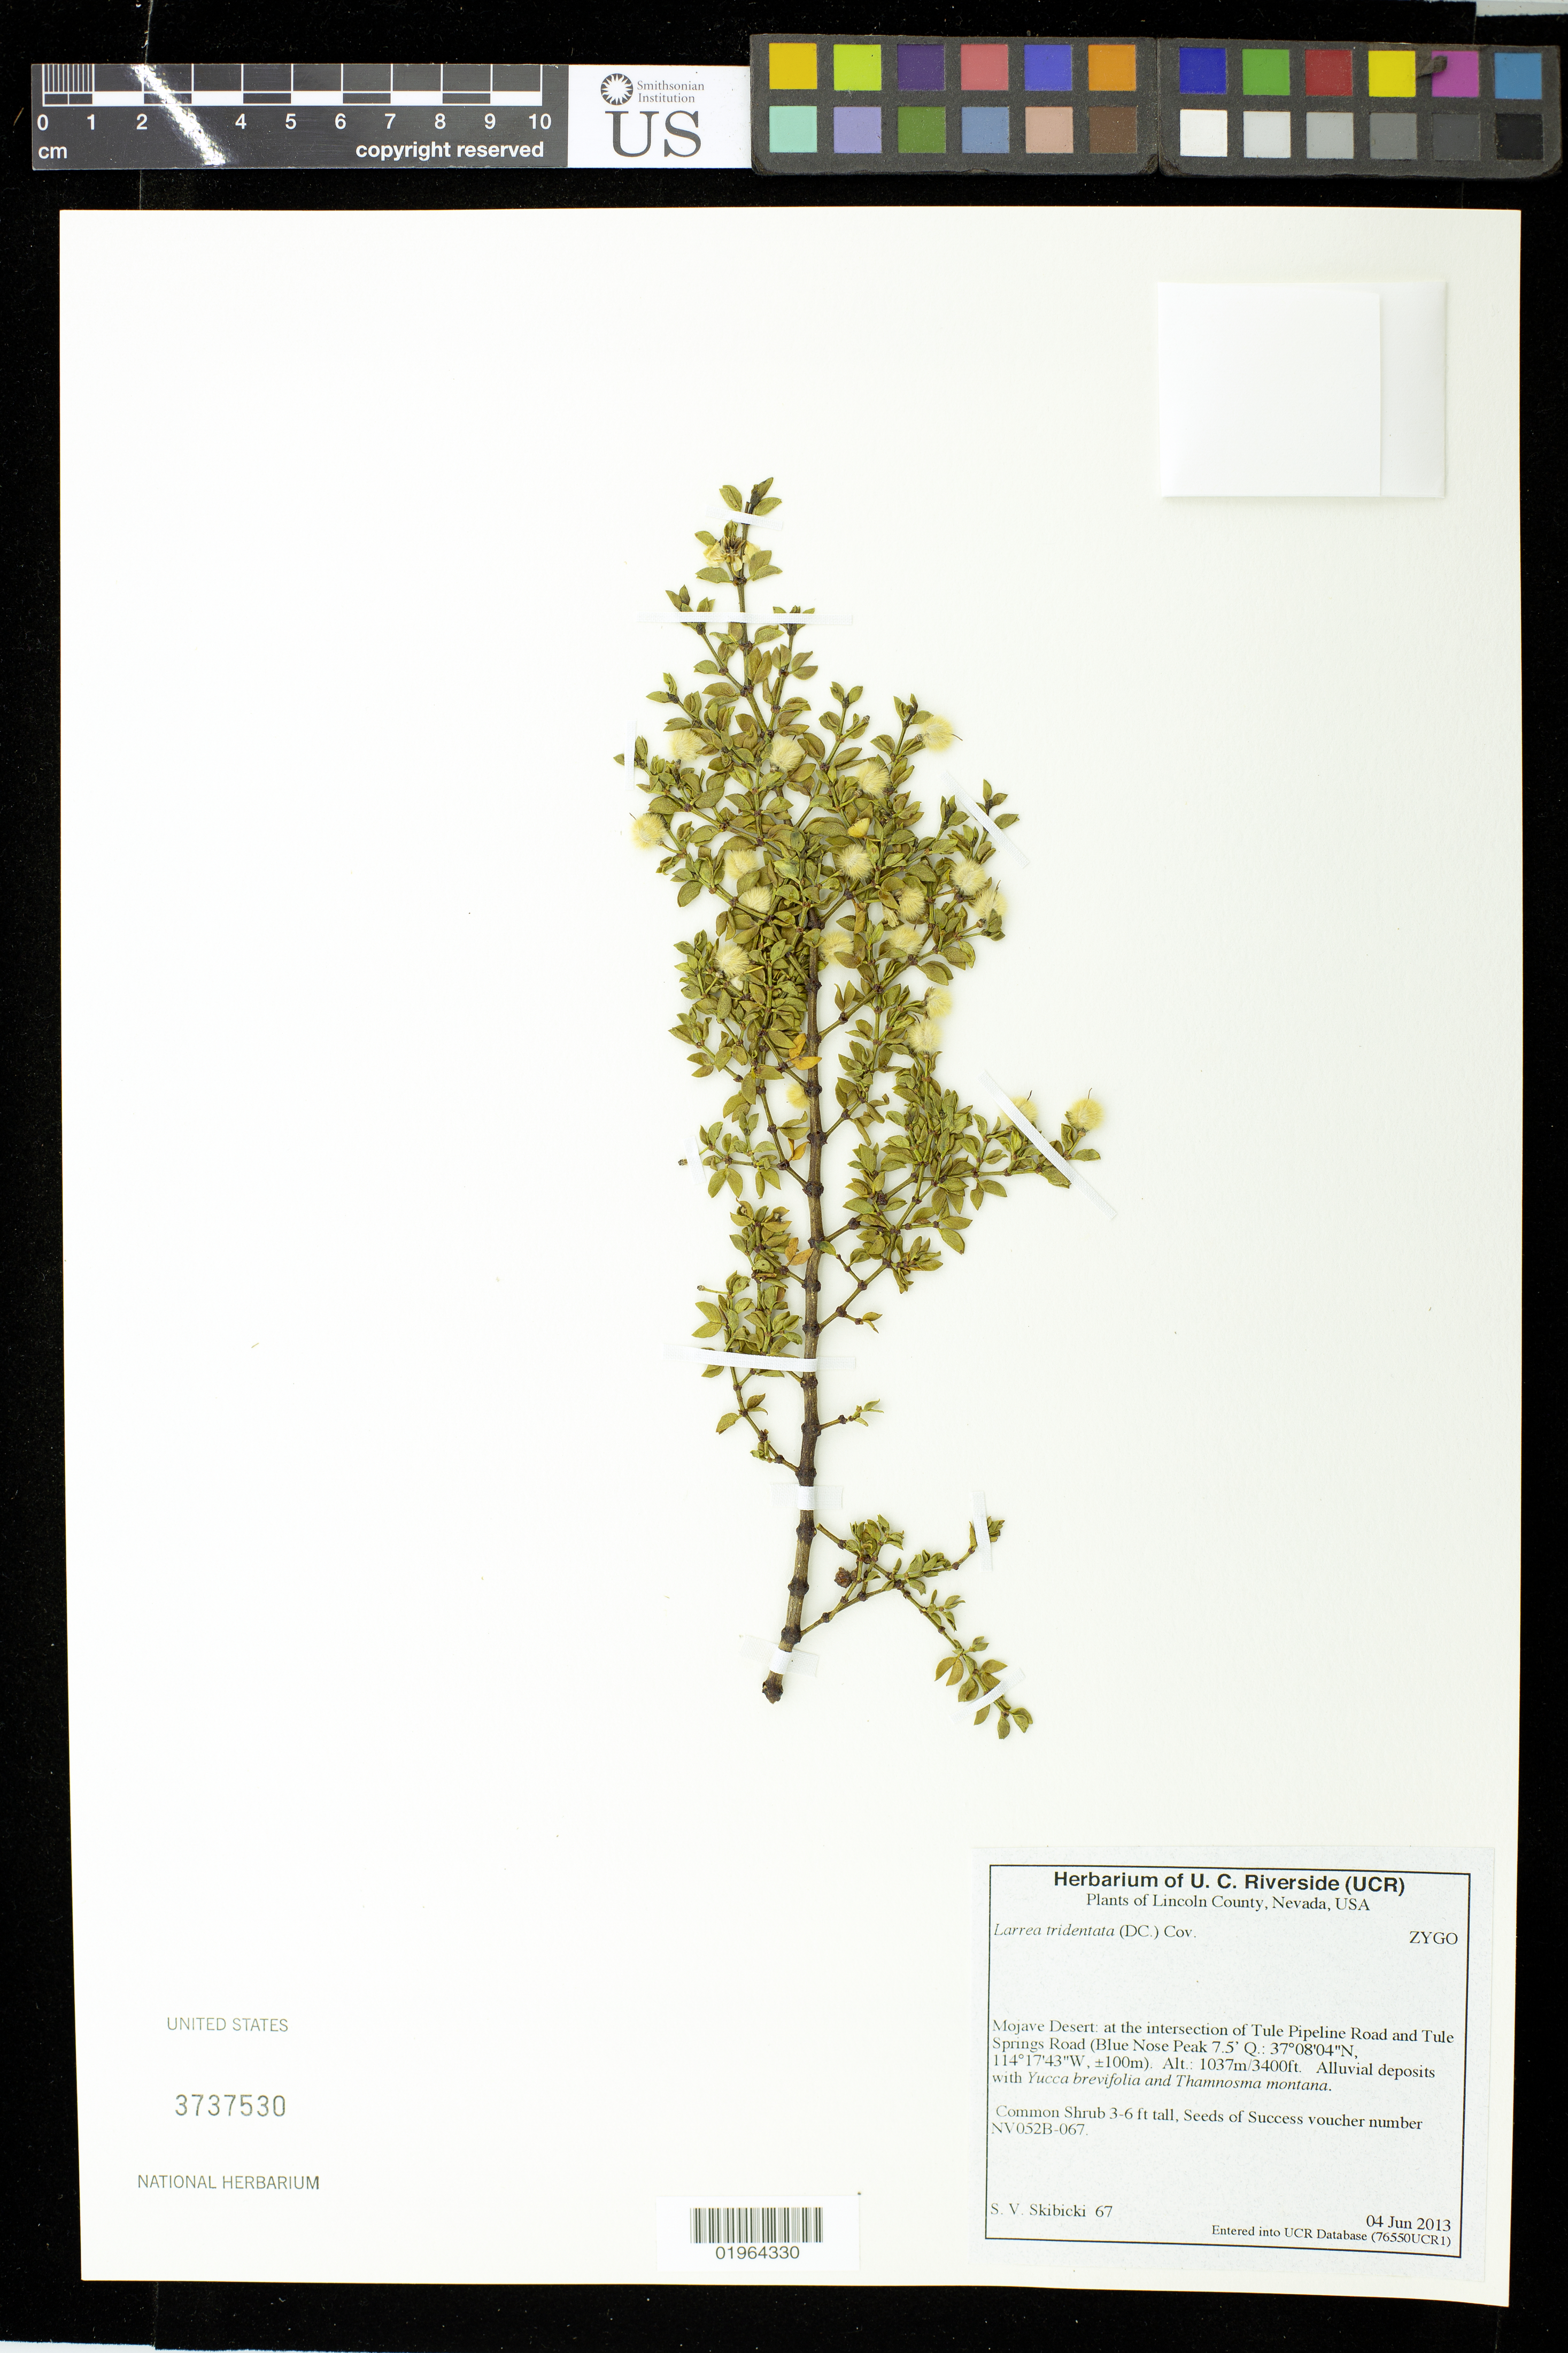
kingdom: Plantae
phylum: Tracheophyta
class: Magnoliopsida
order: Zygophyllales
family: Zygophyllaceae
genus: Larrea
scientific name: Larrea tridentata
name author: (Sessé & Moc. ex DC.) Coville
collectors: S. Skibicki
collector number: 67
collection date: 2013-06-04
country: United States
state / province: Nevada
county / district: Lincoln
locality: Mojave Desert, at intersection of Tule Pipeline Road and Tule Springs Road (Blue Nose Park)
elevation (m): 1037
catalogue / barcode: US 3737530